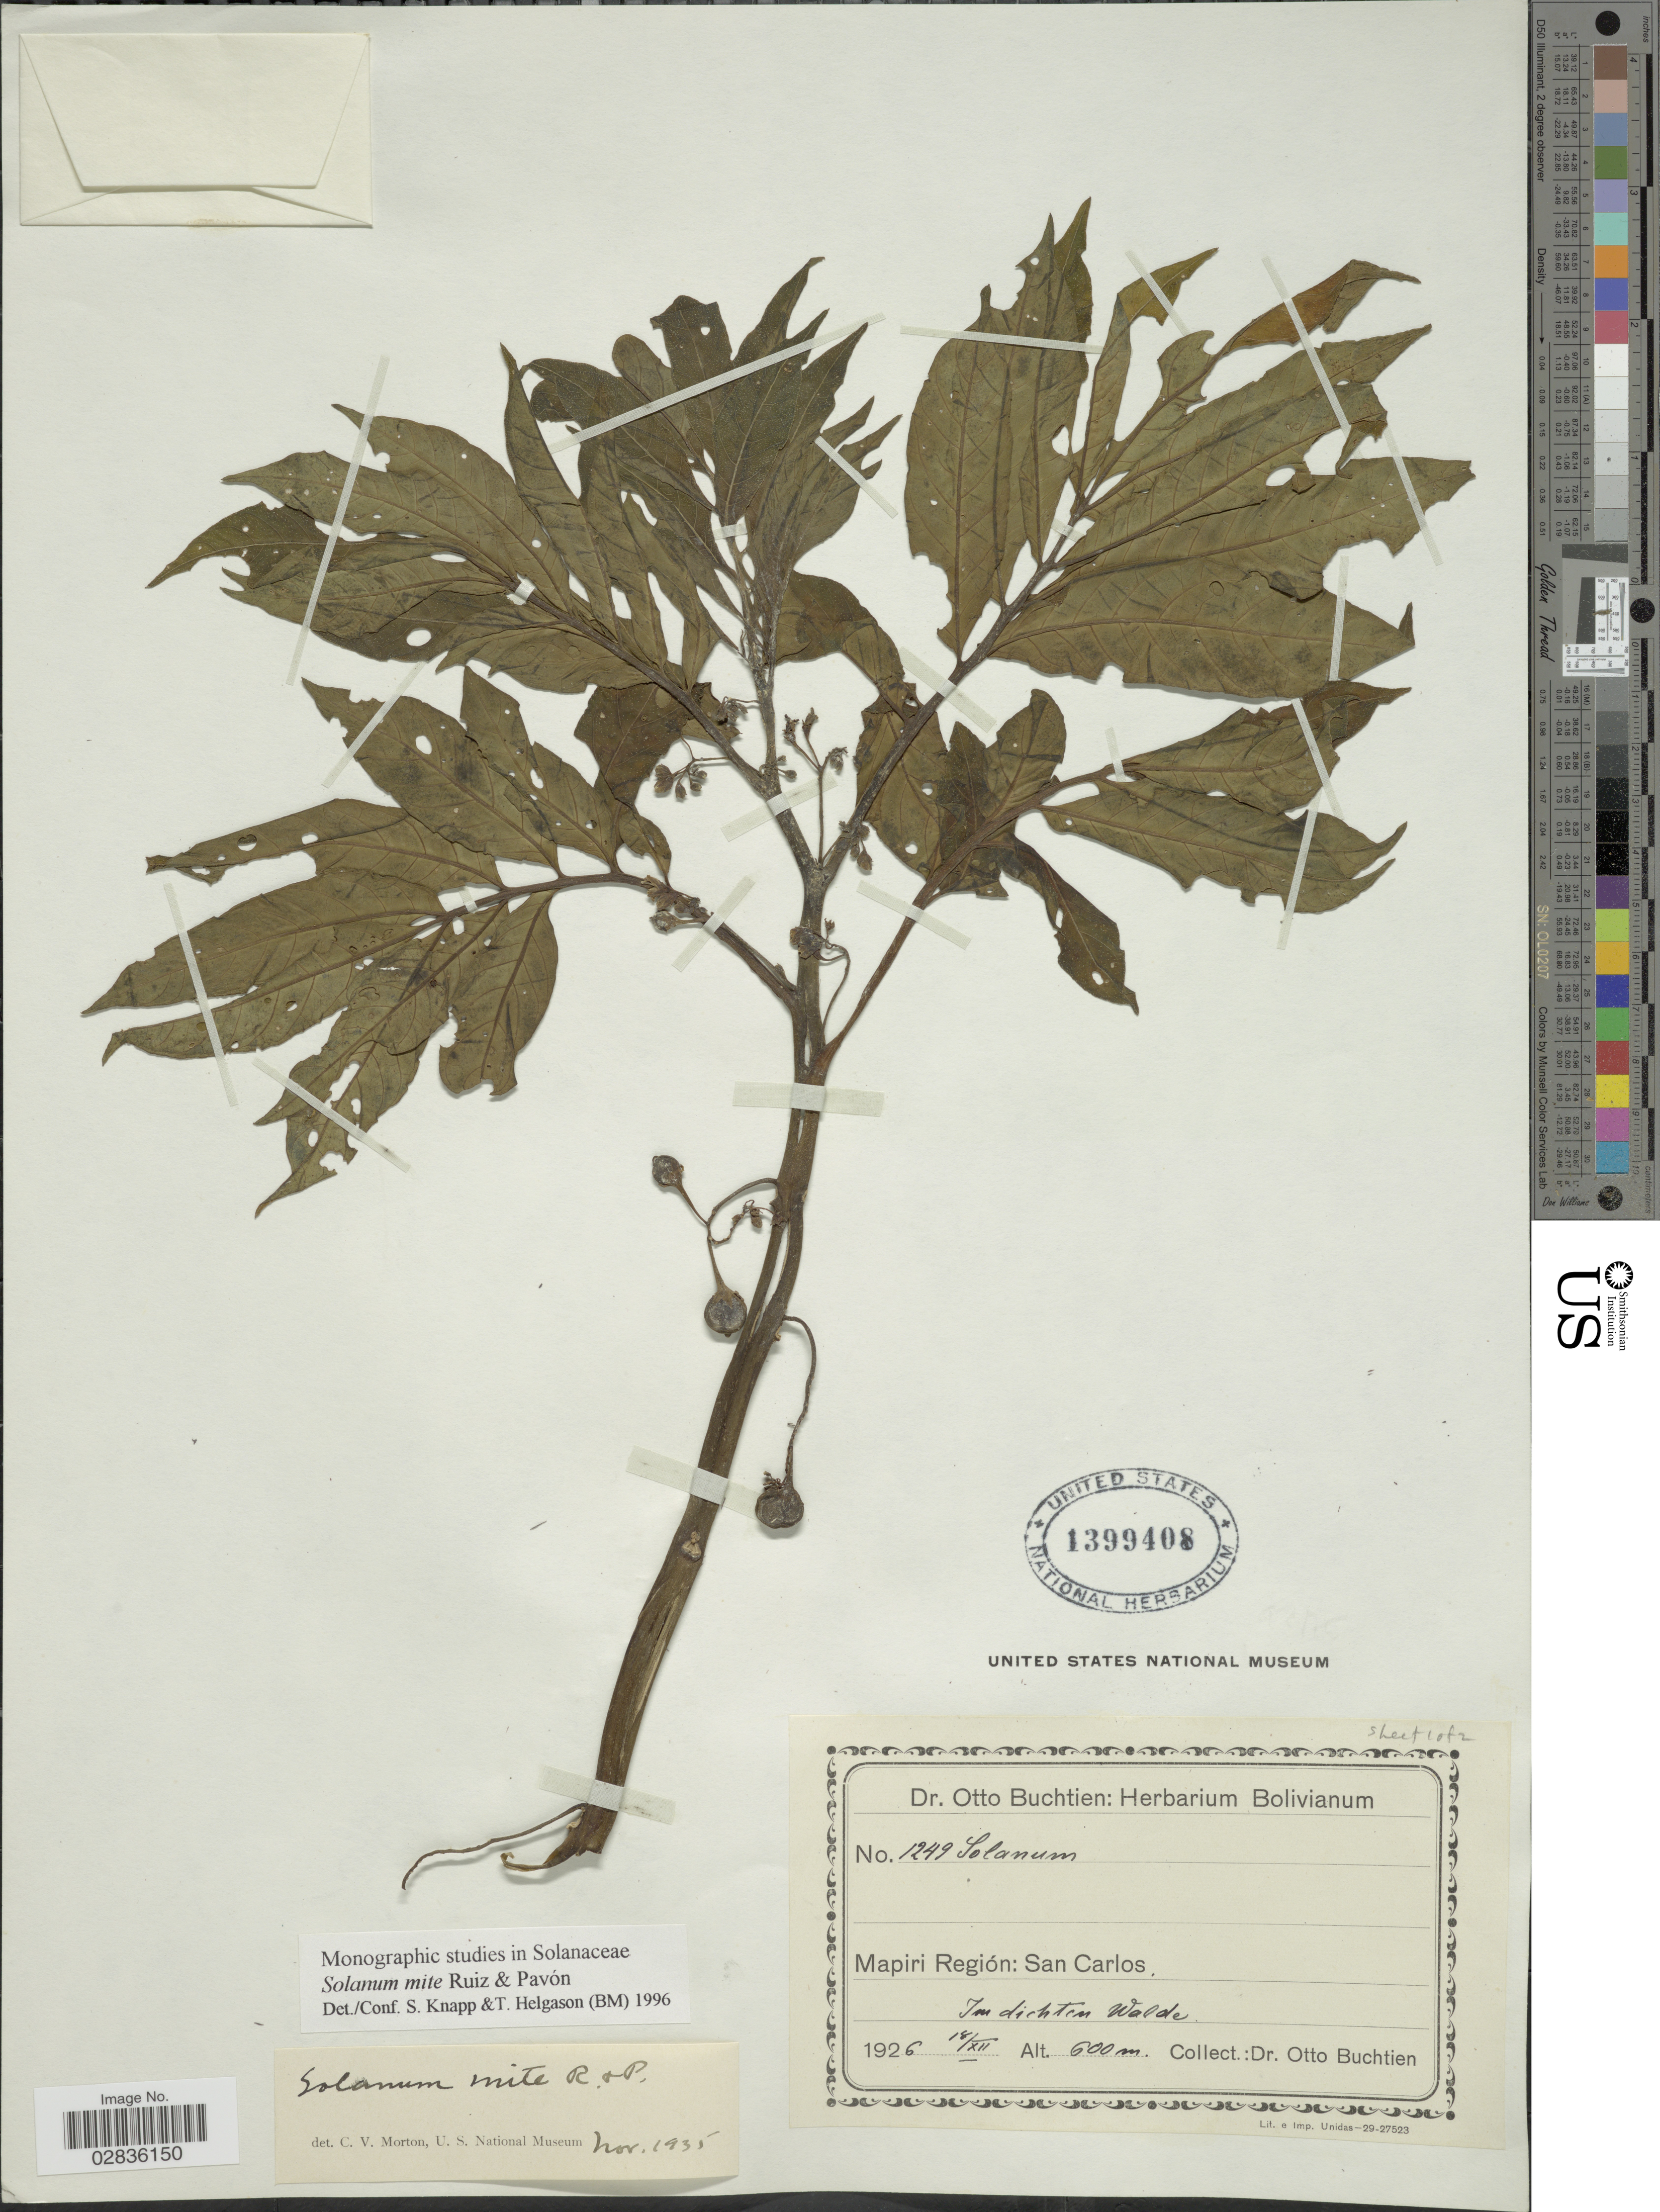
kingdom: Plantae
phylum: Tracheophyta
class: Magnoliopsida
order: Solanales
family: Solanaceae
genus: Solanum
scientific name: Solanum mite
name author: Ruiz & Pav.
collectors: O. Buchtien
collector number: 1249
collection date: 1926-12-18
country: Bolivia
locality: Mapiri Region: San Carlos.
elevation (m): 600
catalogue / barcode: US 1399408